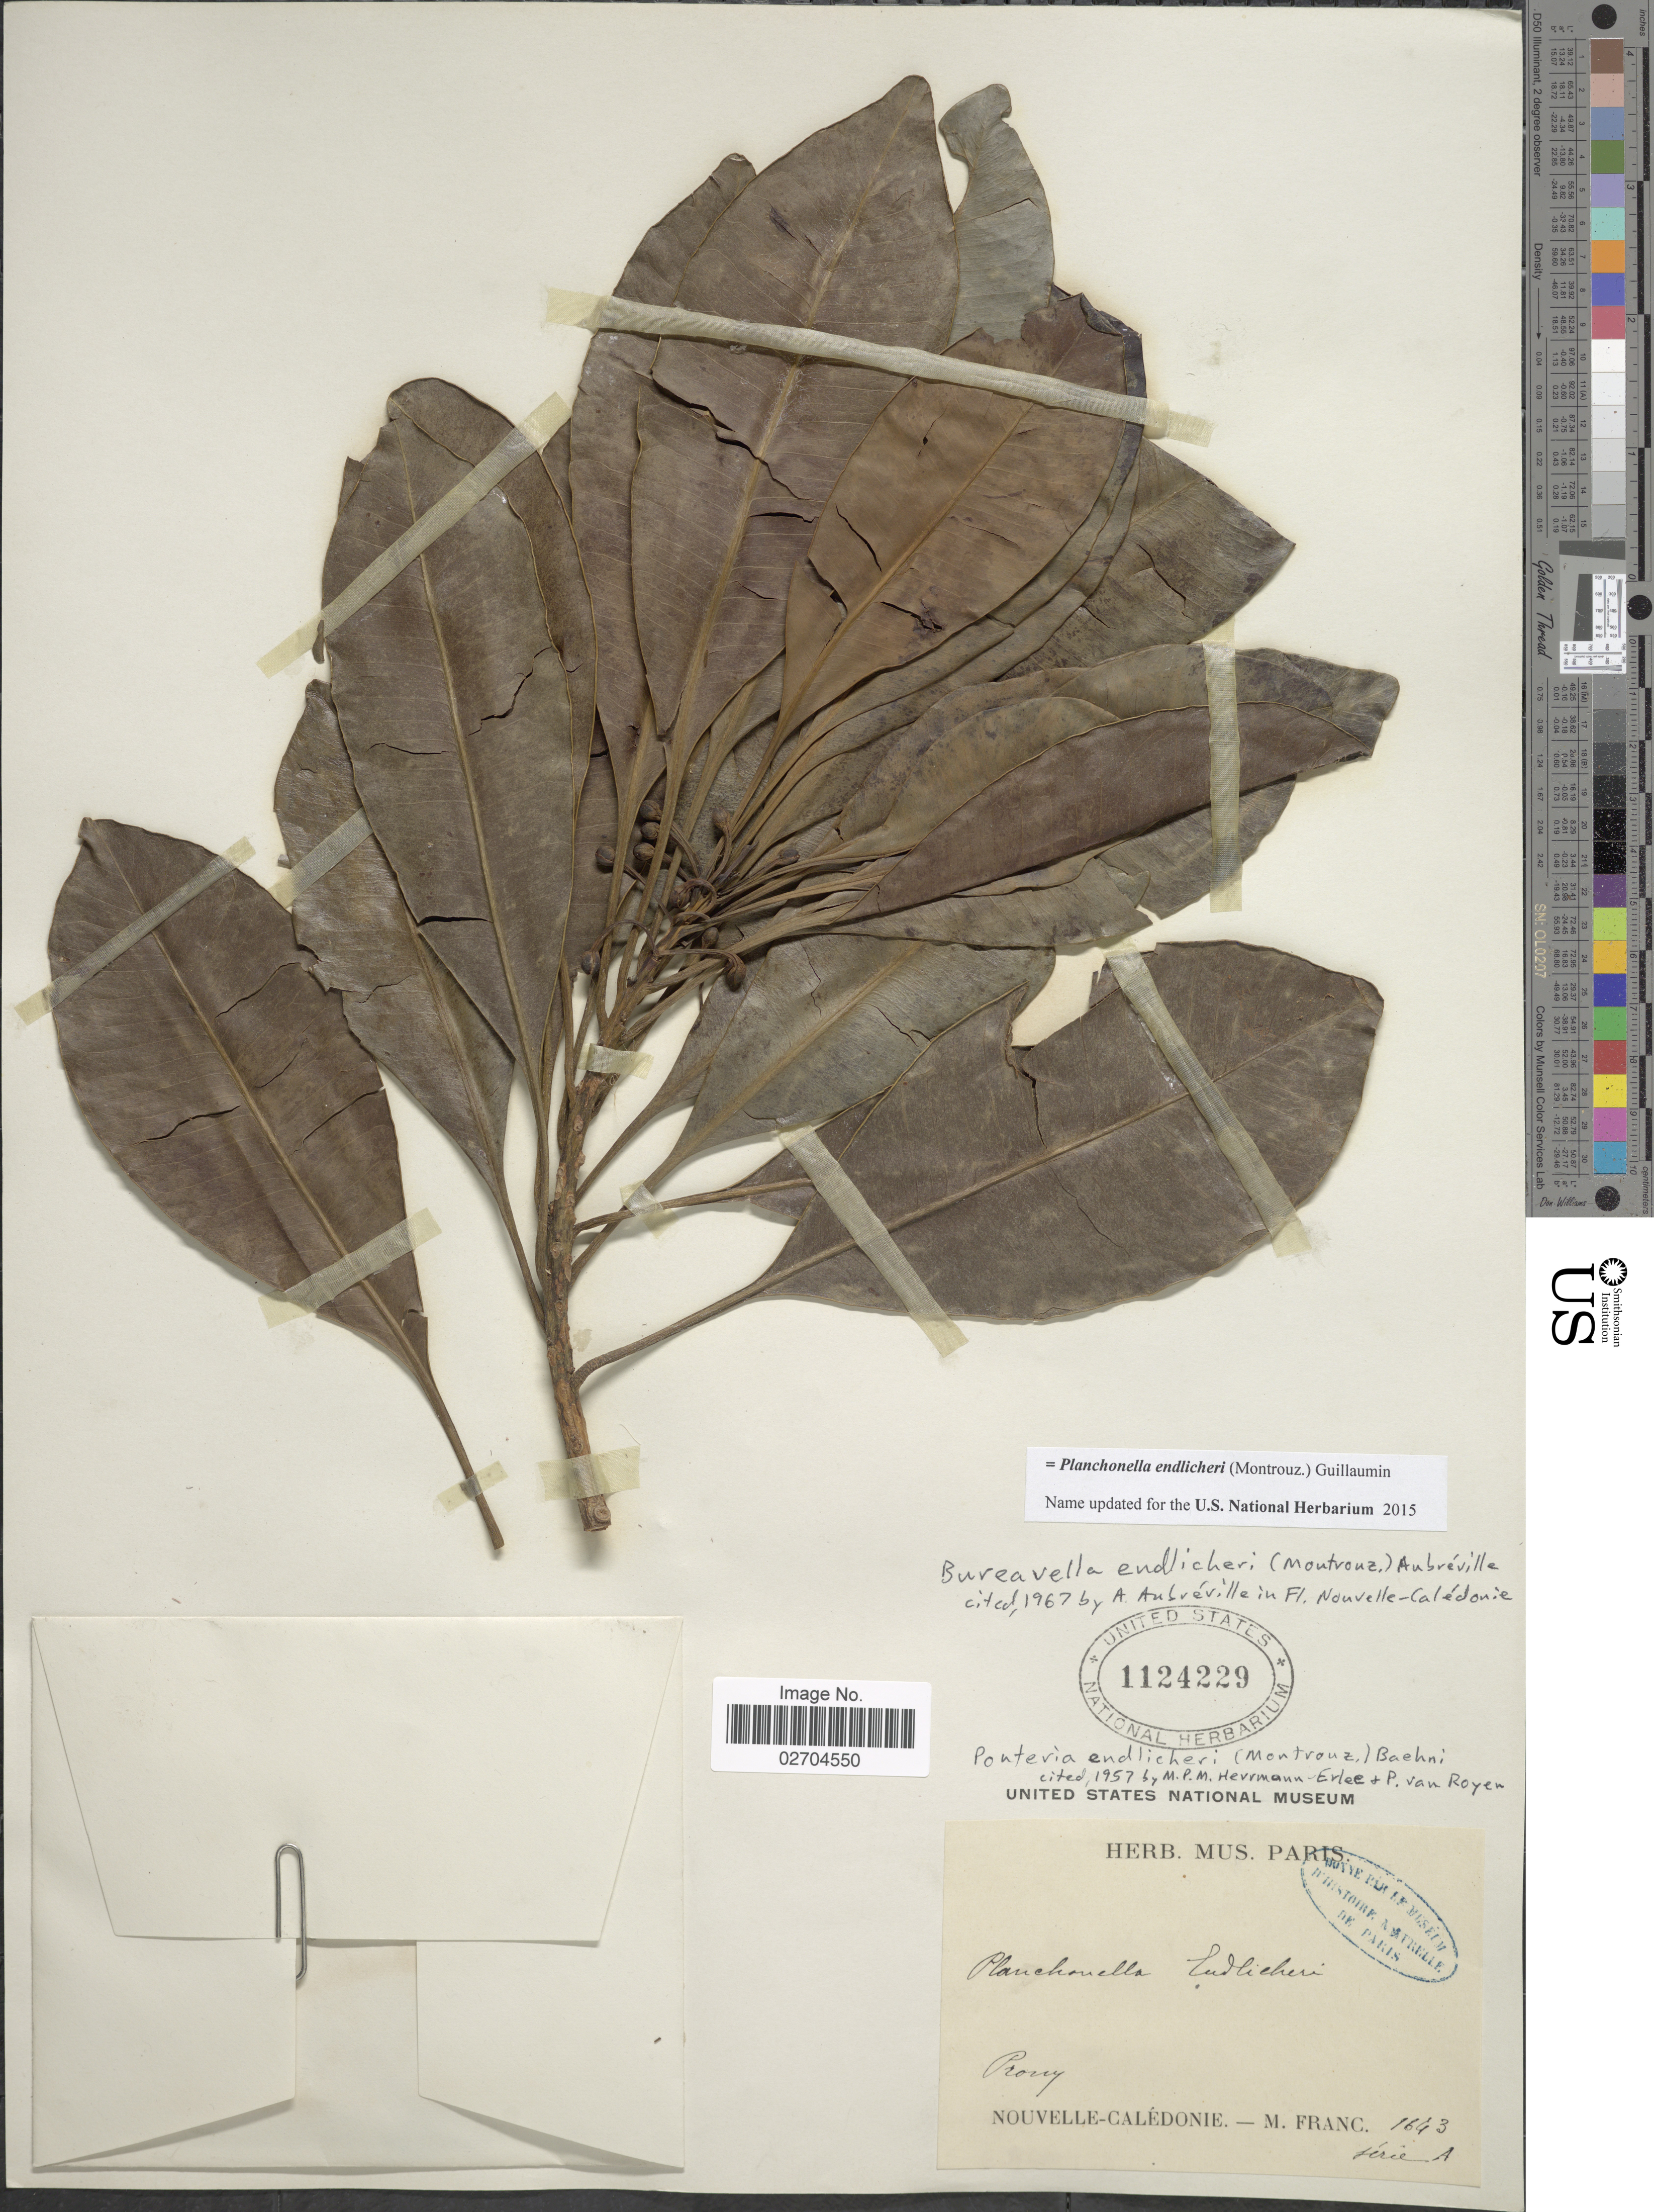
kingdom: Plantae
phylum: Tracheophyta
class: Magnoliopsida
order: Ericales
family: Sapotaceae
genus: Planchonella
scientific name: Planchonella endlicheri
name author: (Montrouz.) Guillaumin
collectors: M. Franc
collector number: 1643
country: New Caledonia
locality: Prony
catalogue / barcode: US 1124229